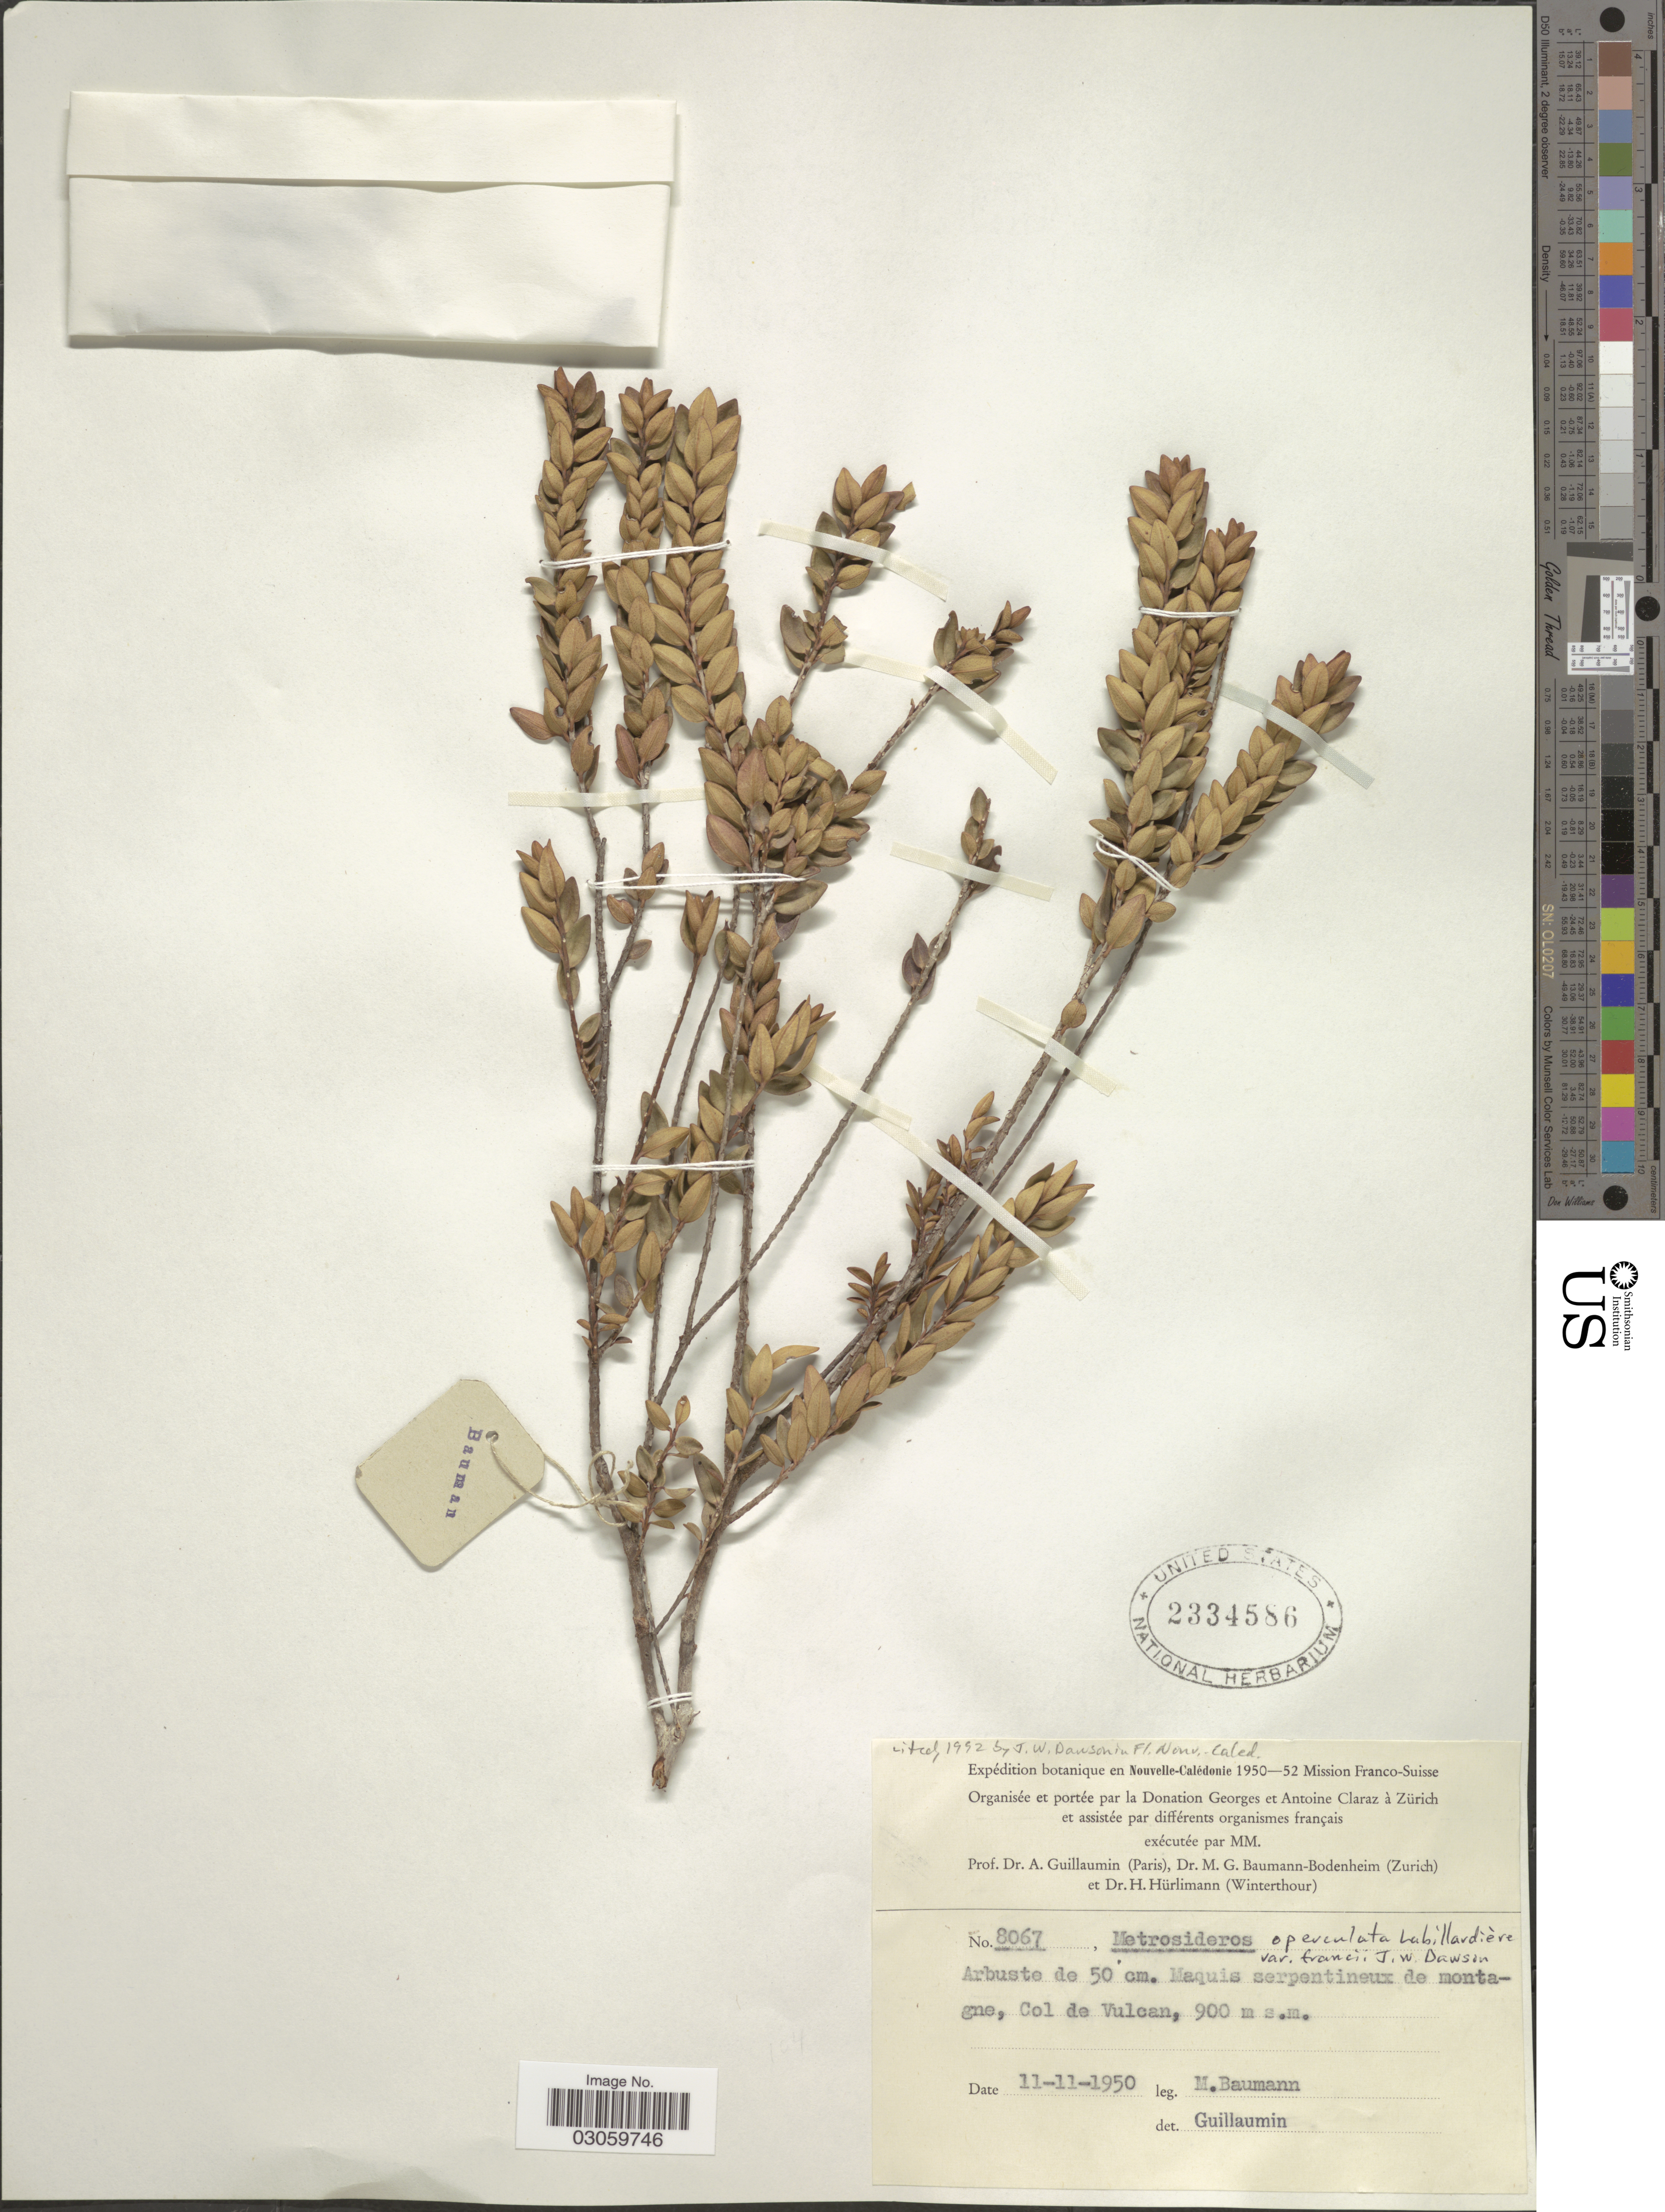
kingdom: Plantae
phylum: Tracheophyta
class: Magnoliopsida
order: Myrtales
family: Myrtaceae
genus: Metrosideros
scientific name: Metrosideros operculata var. francii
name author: J.W. Dawson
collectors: M. G. Baumann-Bodenheim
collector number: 8067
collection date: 1950-11-11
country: New Caledonia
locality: Nouvelle-Calédonie. Maquis serpentineux de montagne, Col de Vulcan.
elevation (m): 900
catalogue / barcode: US 2334586